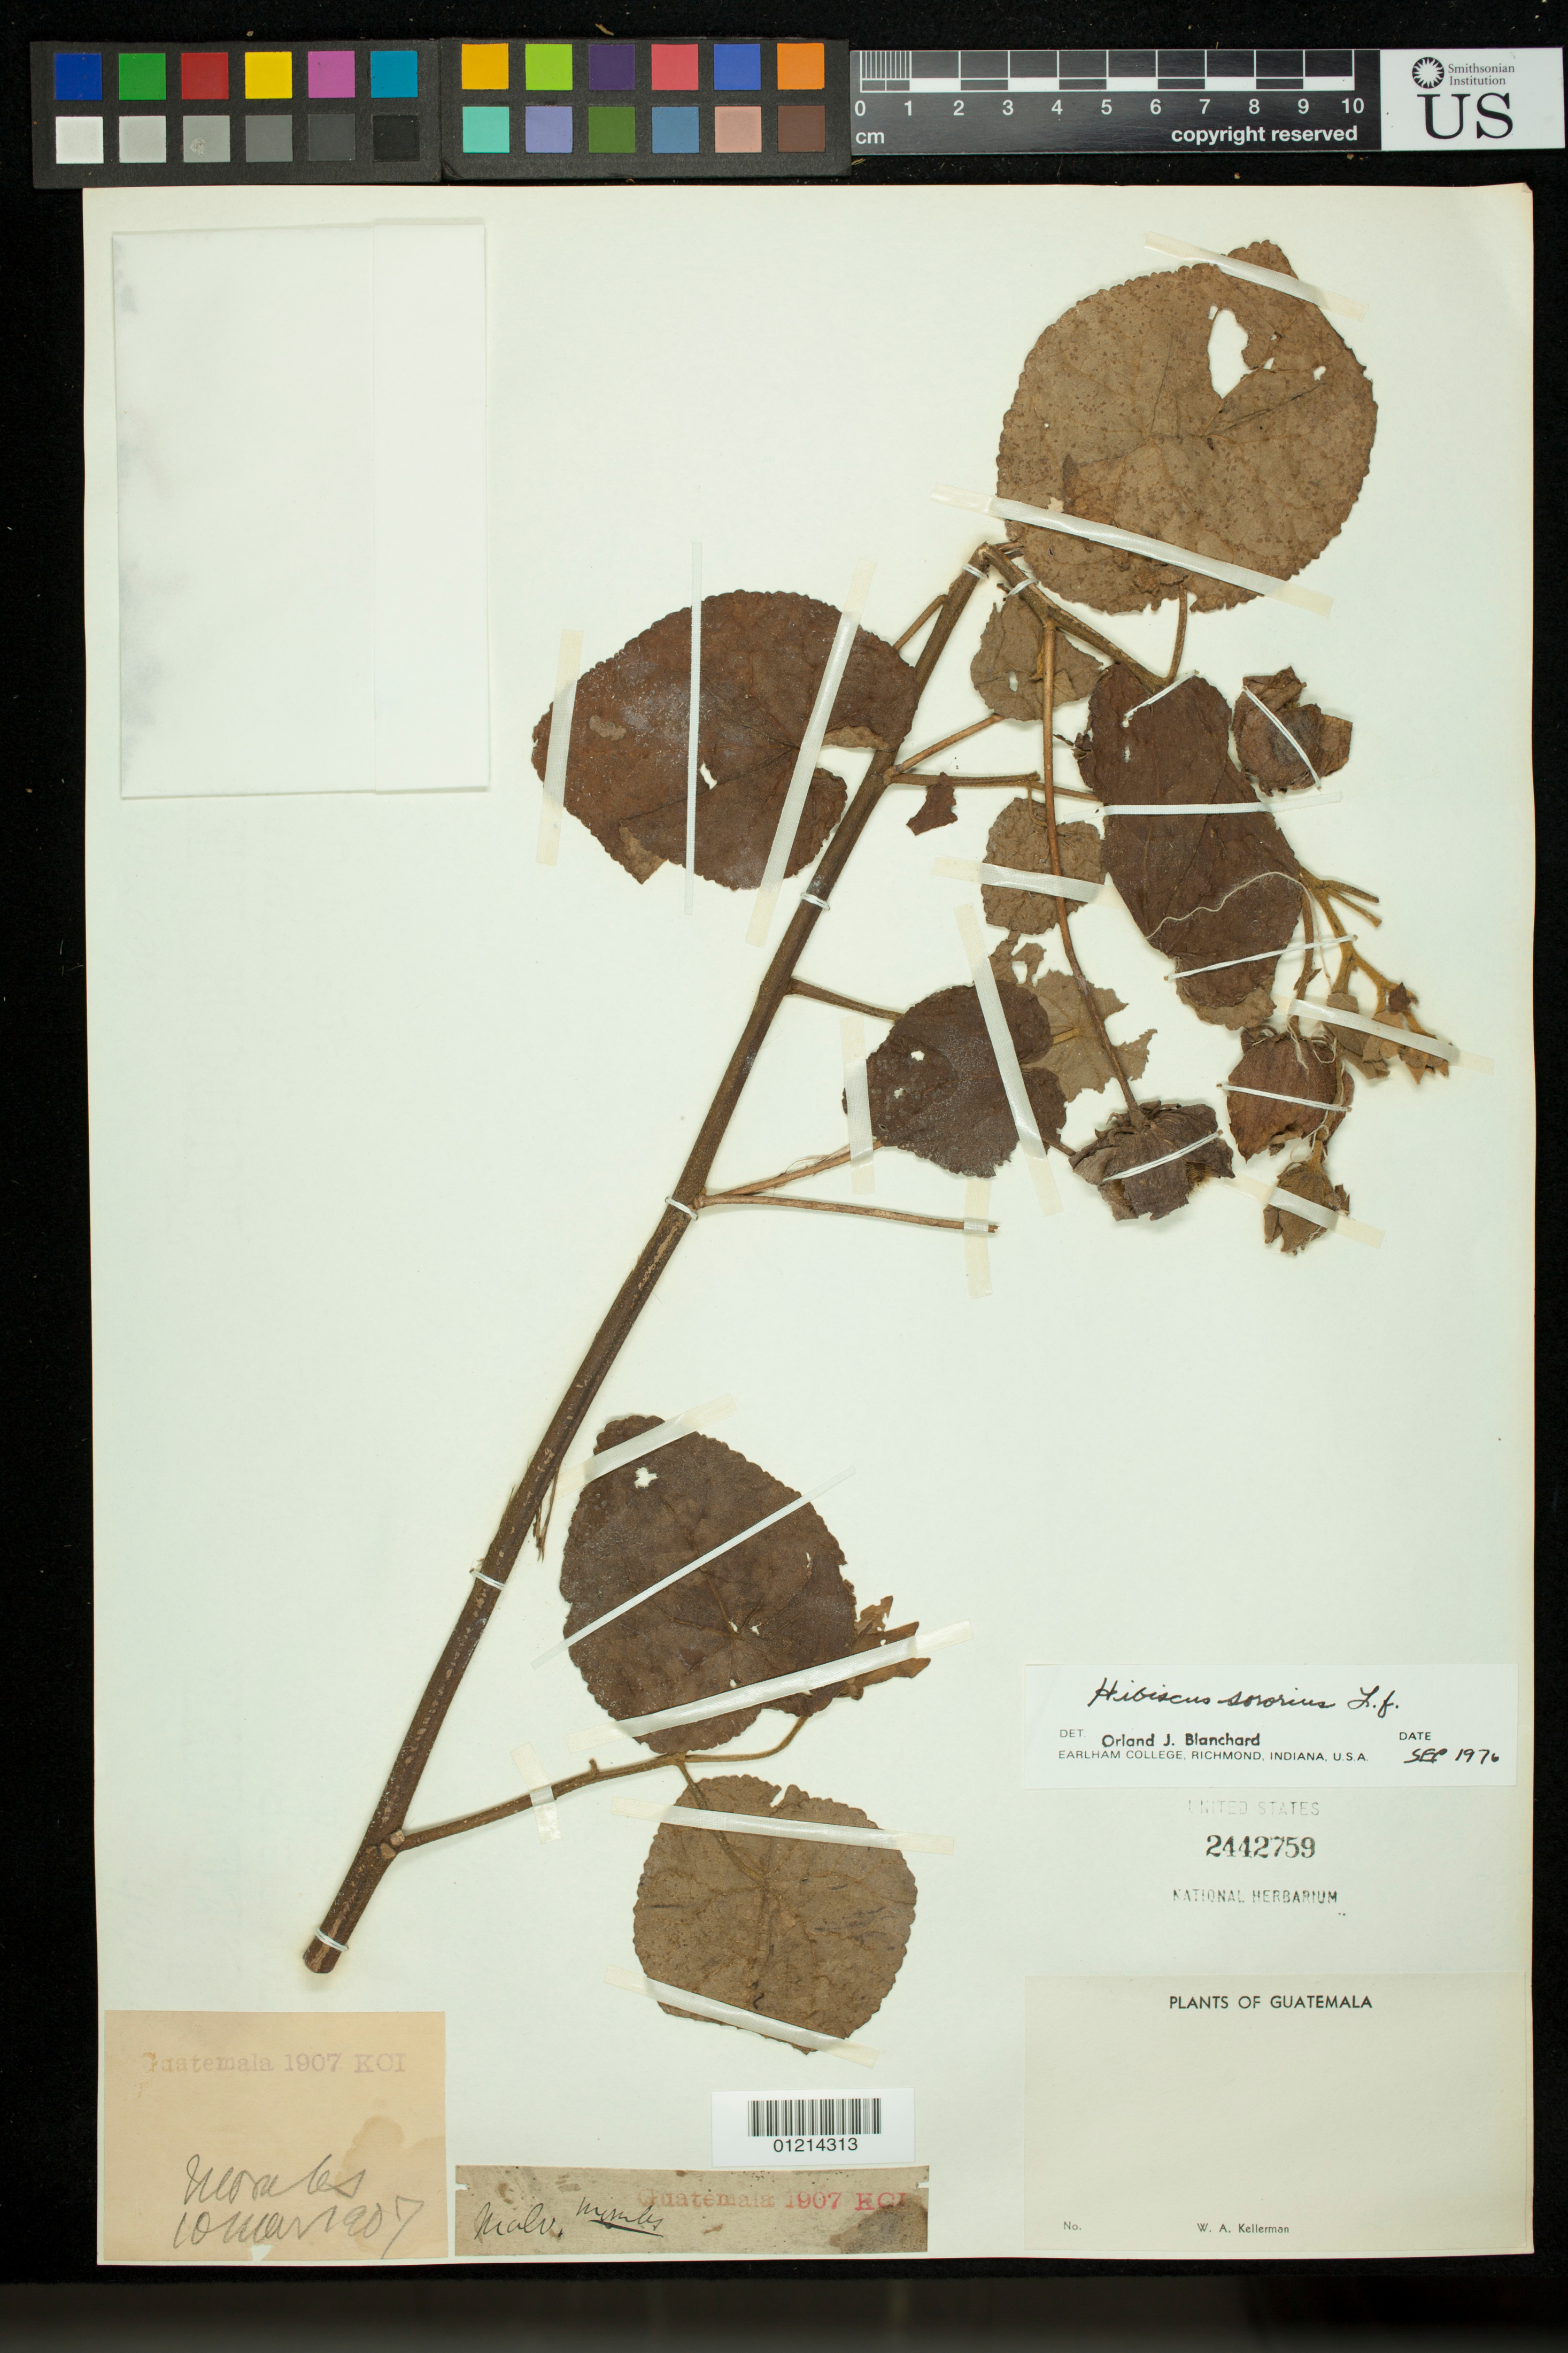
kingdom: Plantae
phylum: Tracheophyta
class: Magnoliopsida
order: Malvales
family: Malvaceae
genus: Hibiscus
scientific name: Hibiscus sororius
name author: L.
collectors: W. A. Kellerman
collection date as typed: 1907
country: Guatemala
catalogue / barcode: US 2442759